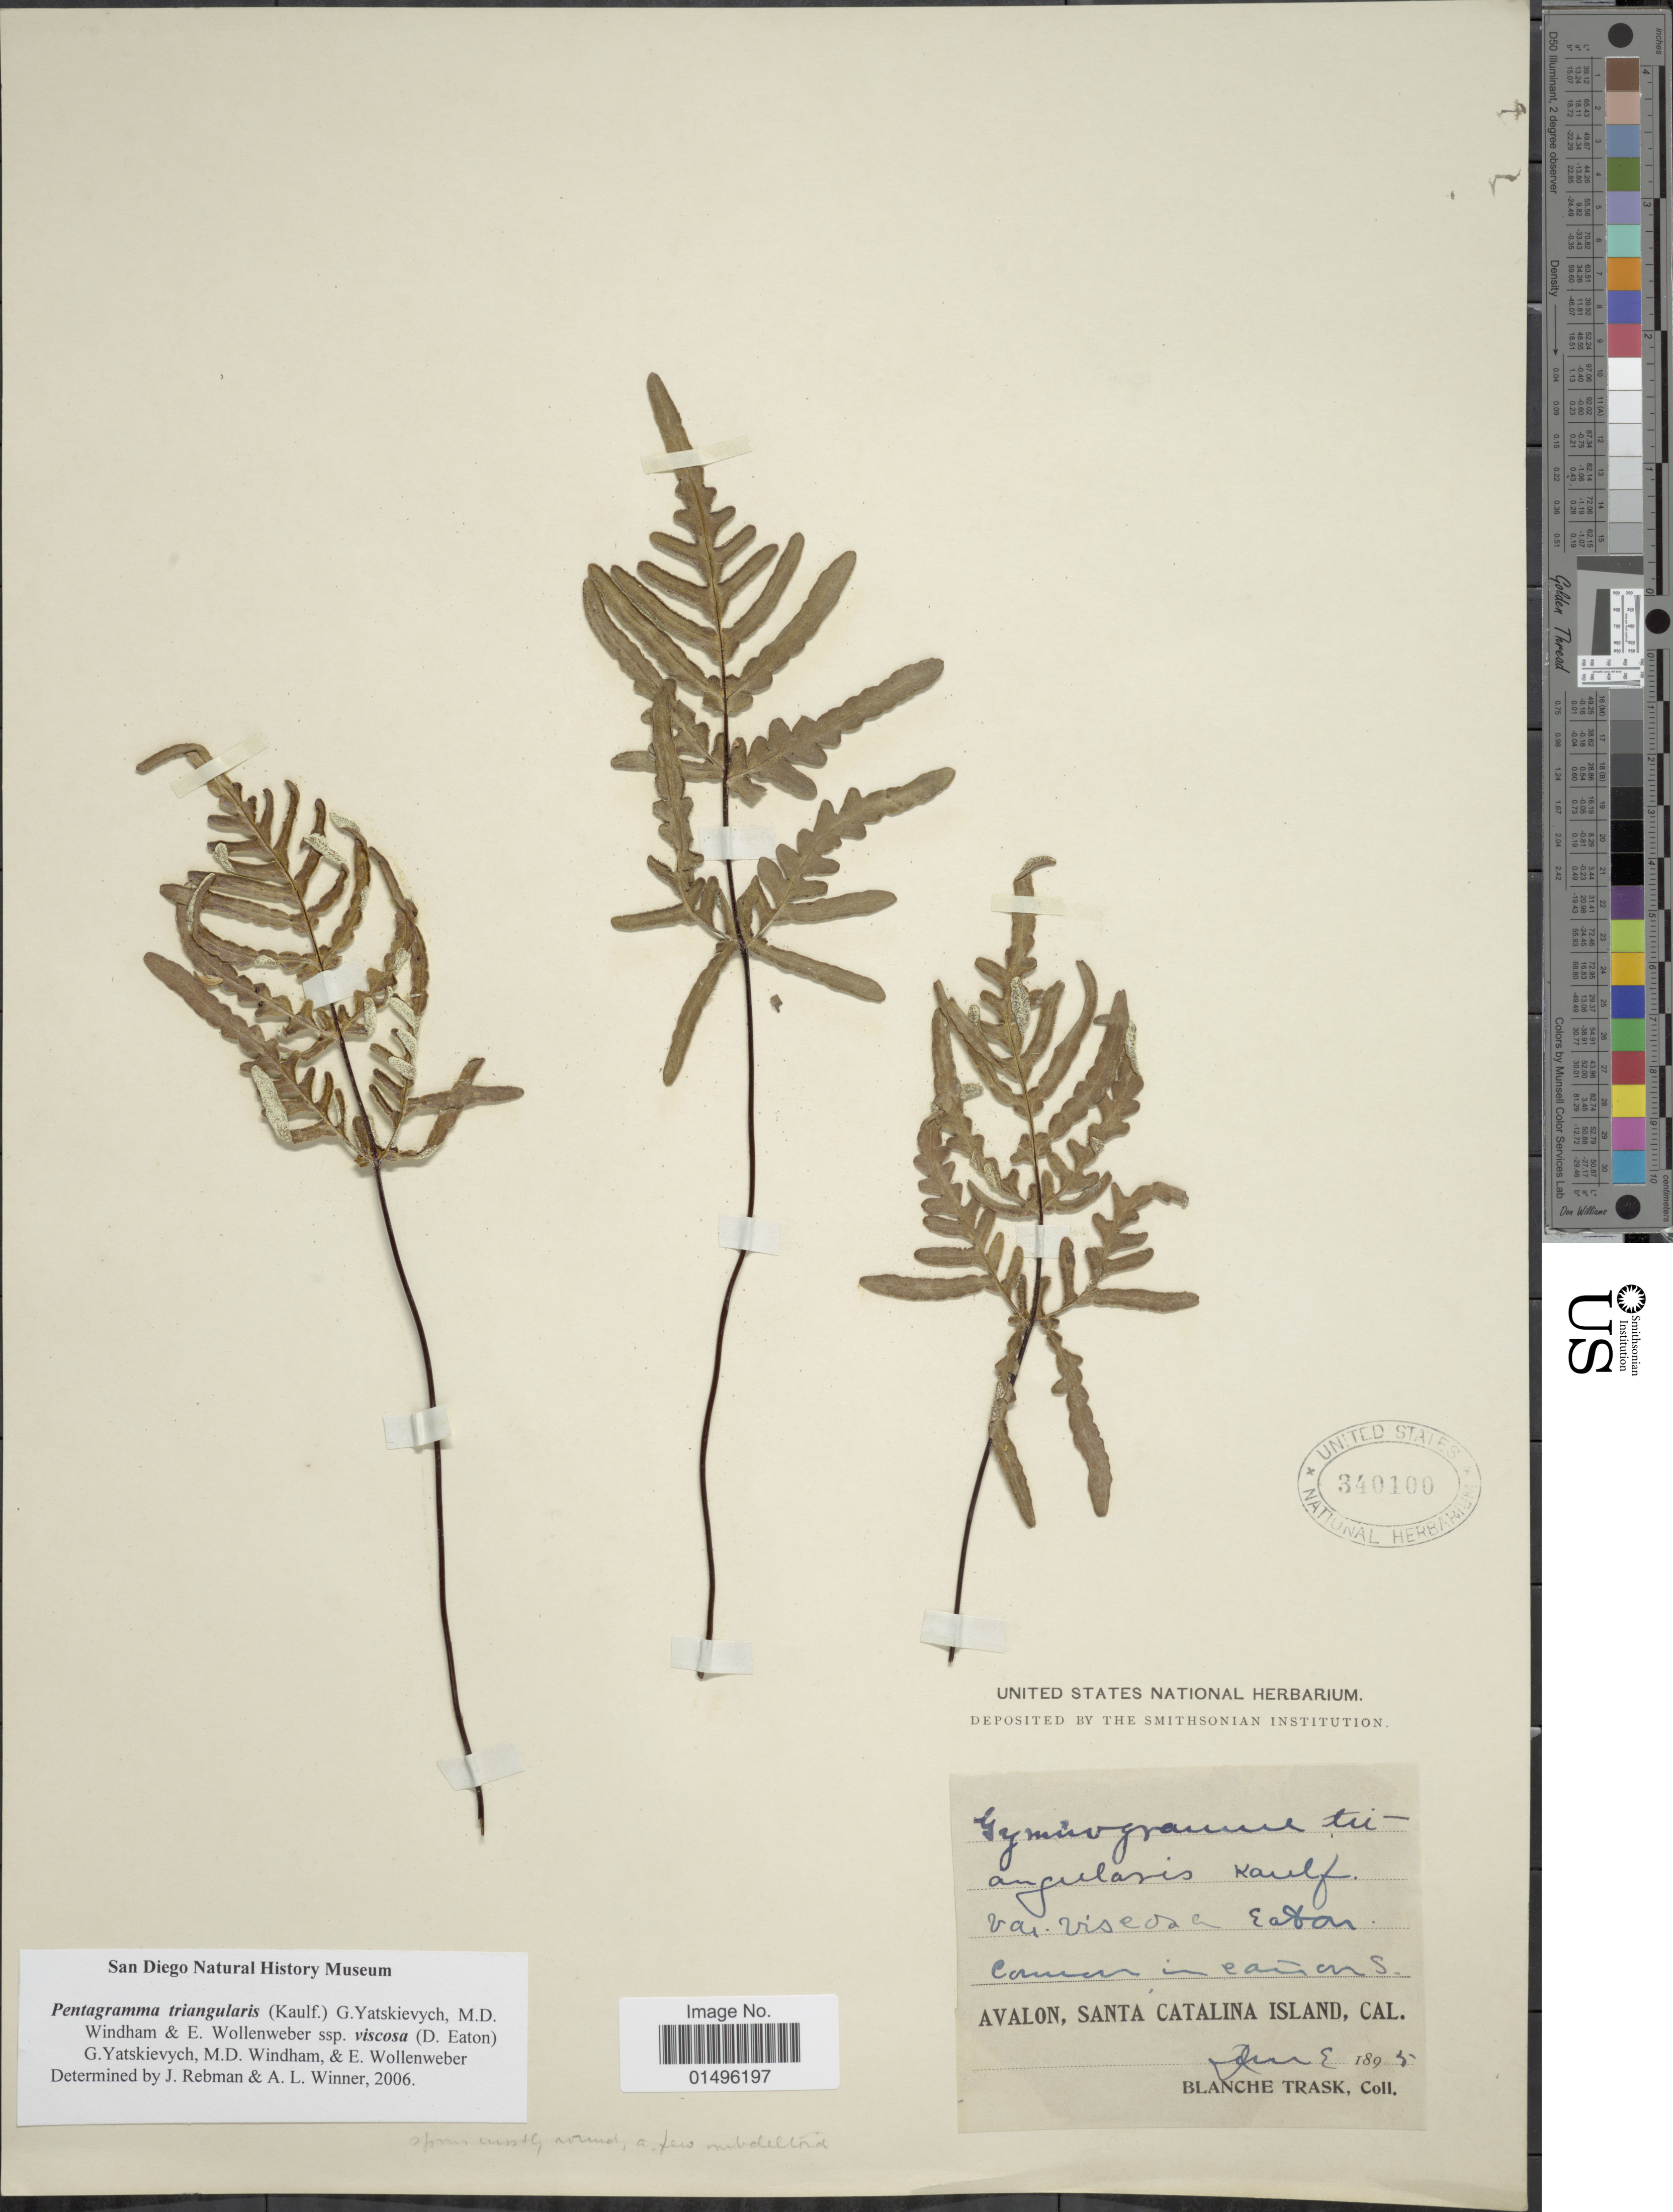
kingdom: Plantae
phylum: Tracheophyta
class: Polypodiopsida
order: Polypodiales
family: Pteridaceae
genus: Pentagramma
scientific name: Pentagramma viscosa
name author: (Nutt. ex D.C. Eaton) Schuettp. & Windham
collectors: B. Trask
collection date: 1895-06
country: United States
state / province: California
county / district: Los Angeles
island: Santa Catalina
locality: California, Avalon, Santa Catalina Island.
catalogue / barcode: US 340100